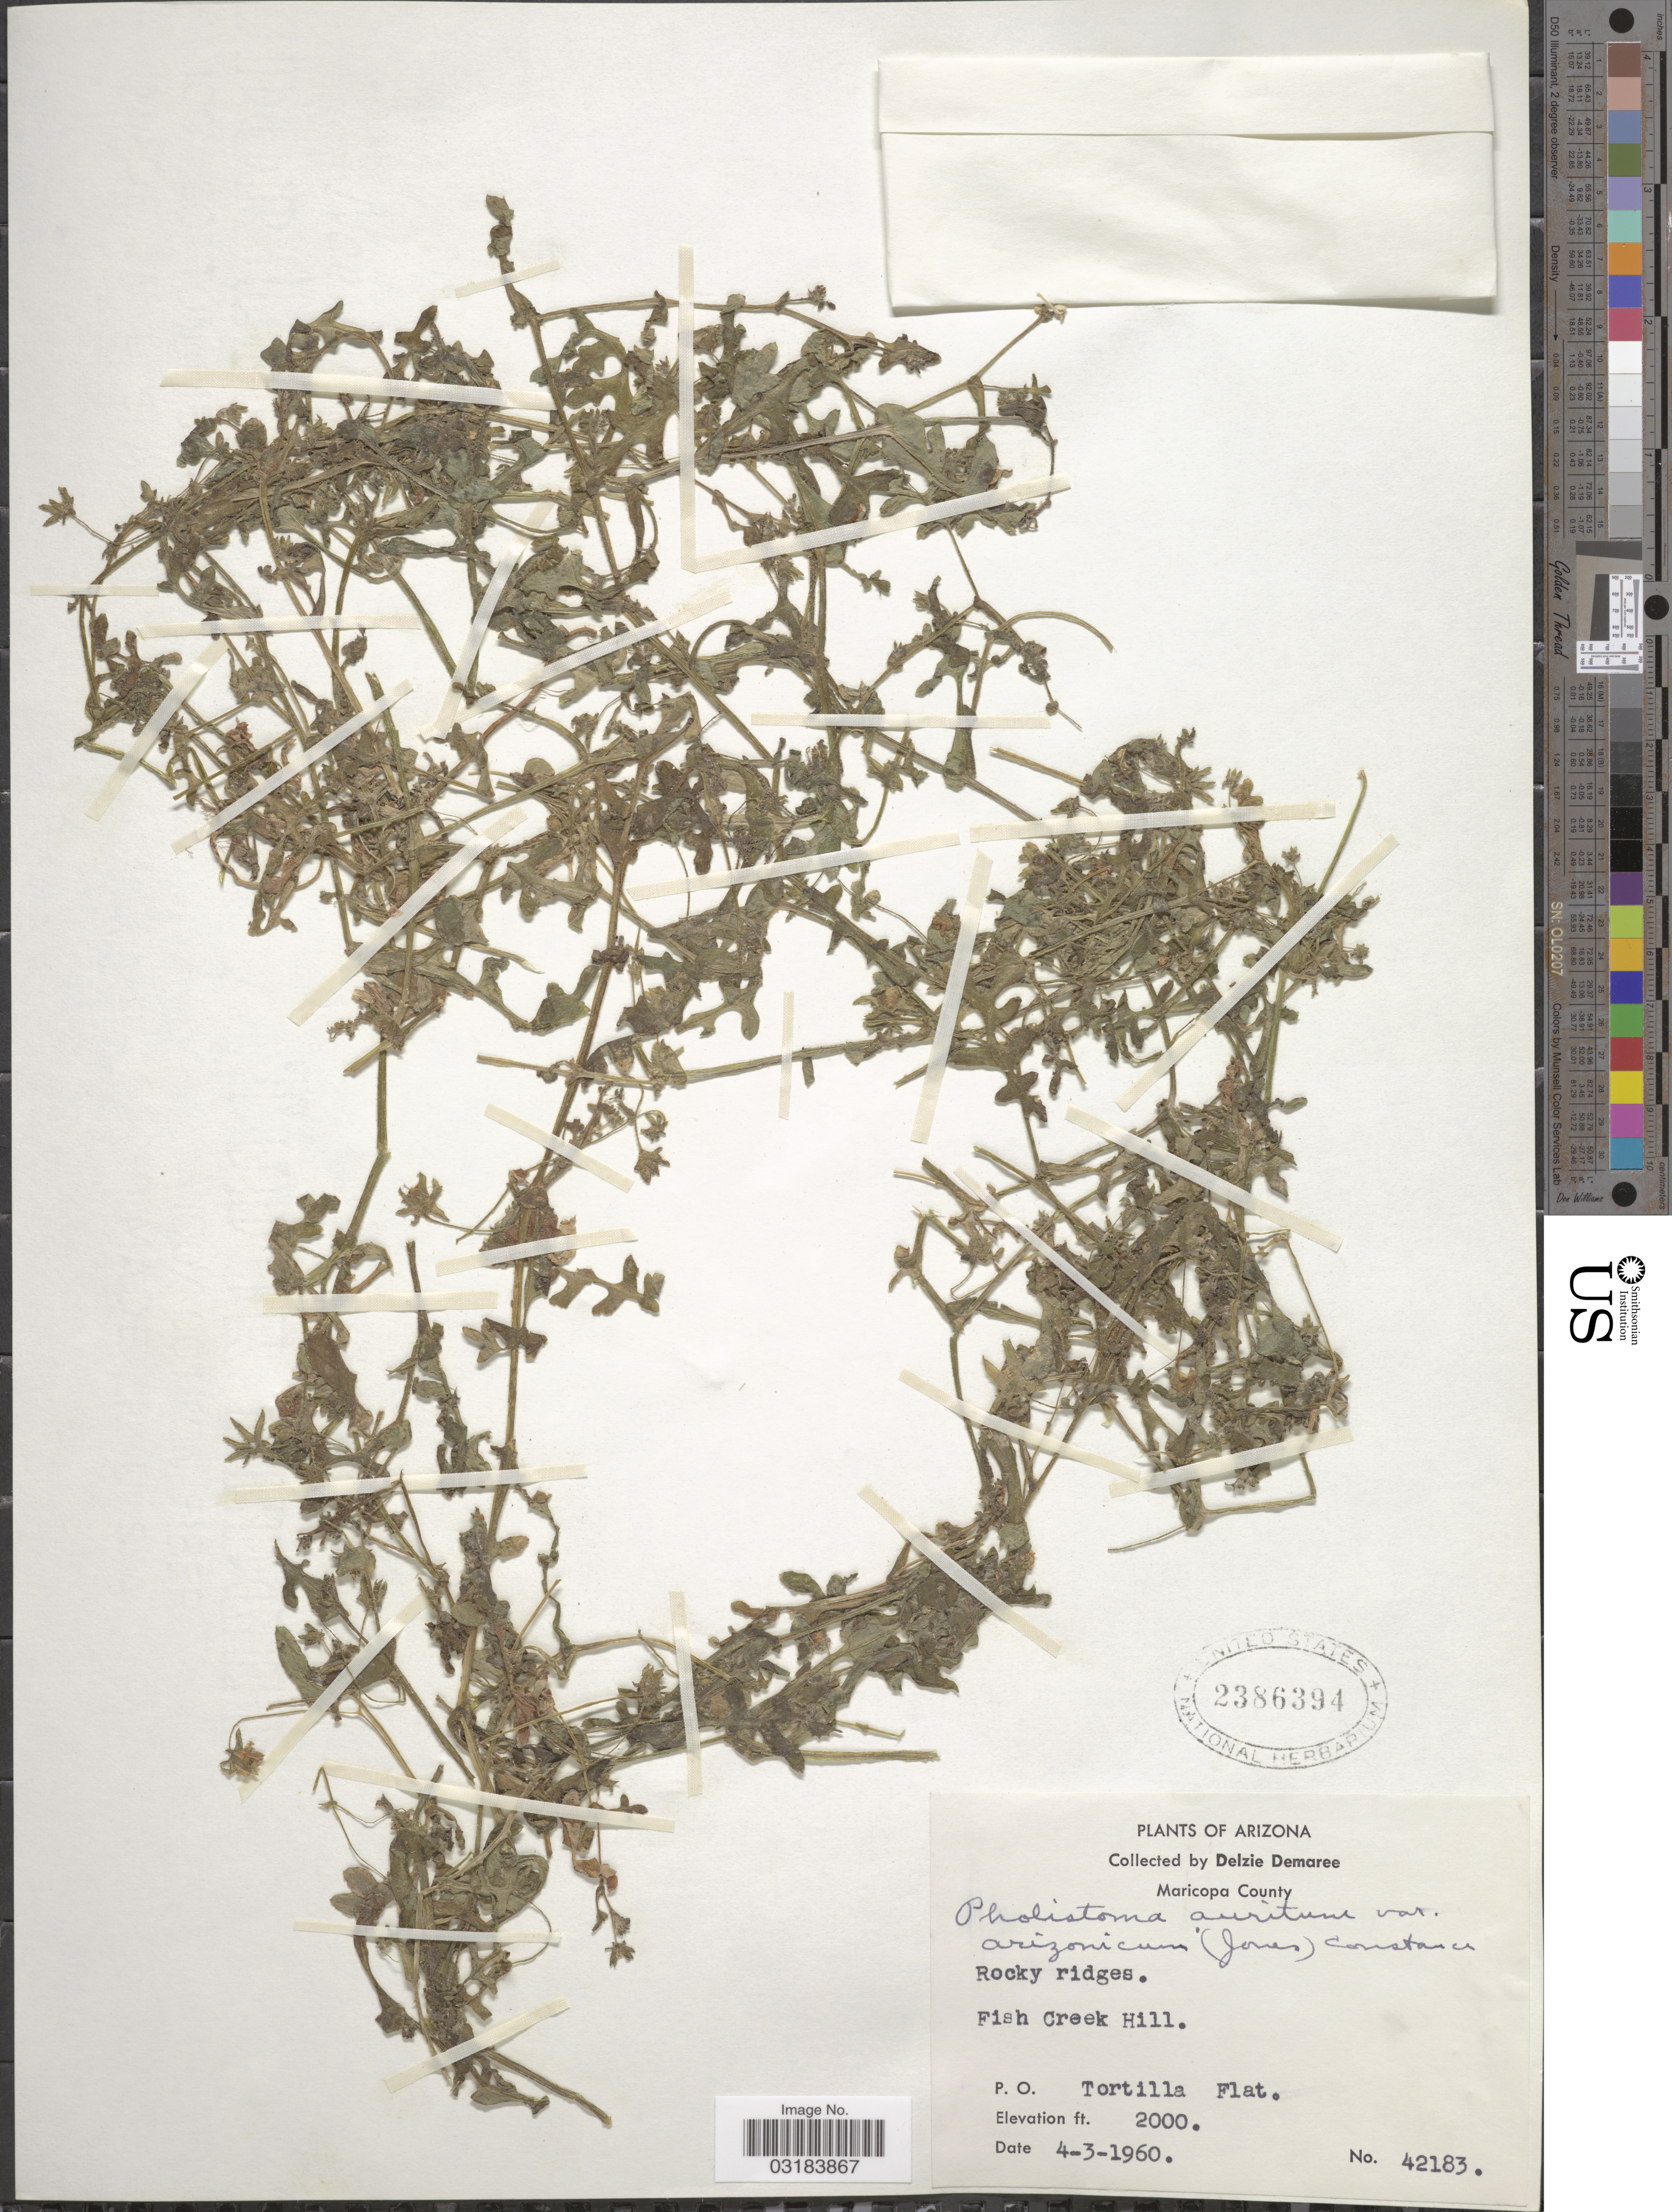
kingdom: Plantae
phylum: Tracheophyta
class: Magnoliopsida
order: Boraginales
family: Hydrophyllaceae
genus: Pholistoma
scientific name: Pholistoma auritum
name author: (Lindl.) Lilja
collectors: D. Demaree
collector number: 42183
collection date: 1960-04-03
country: United States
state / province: Arizona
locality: Maricopa County. Fish Creek Hill. P. O. Tortilla Flat.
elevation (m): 610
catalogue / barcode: US 2386394